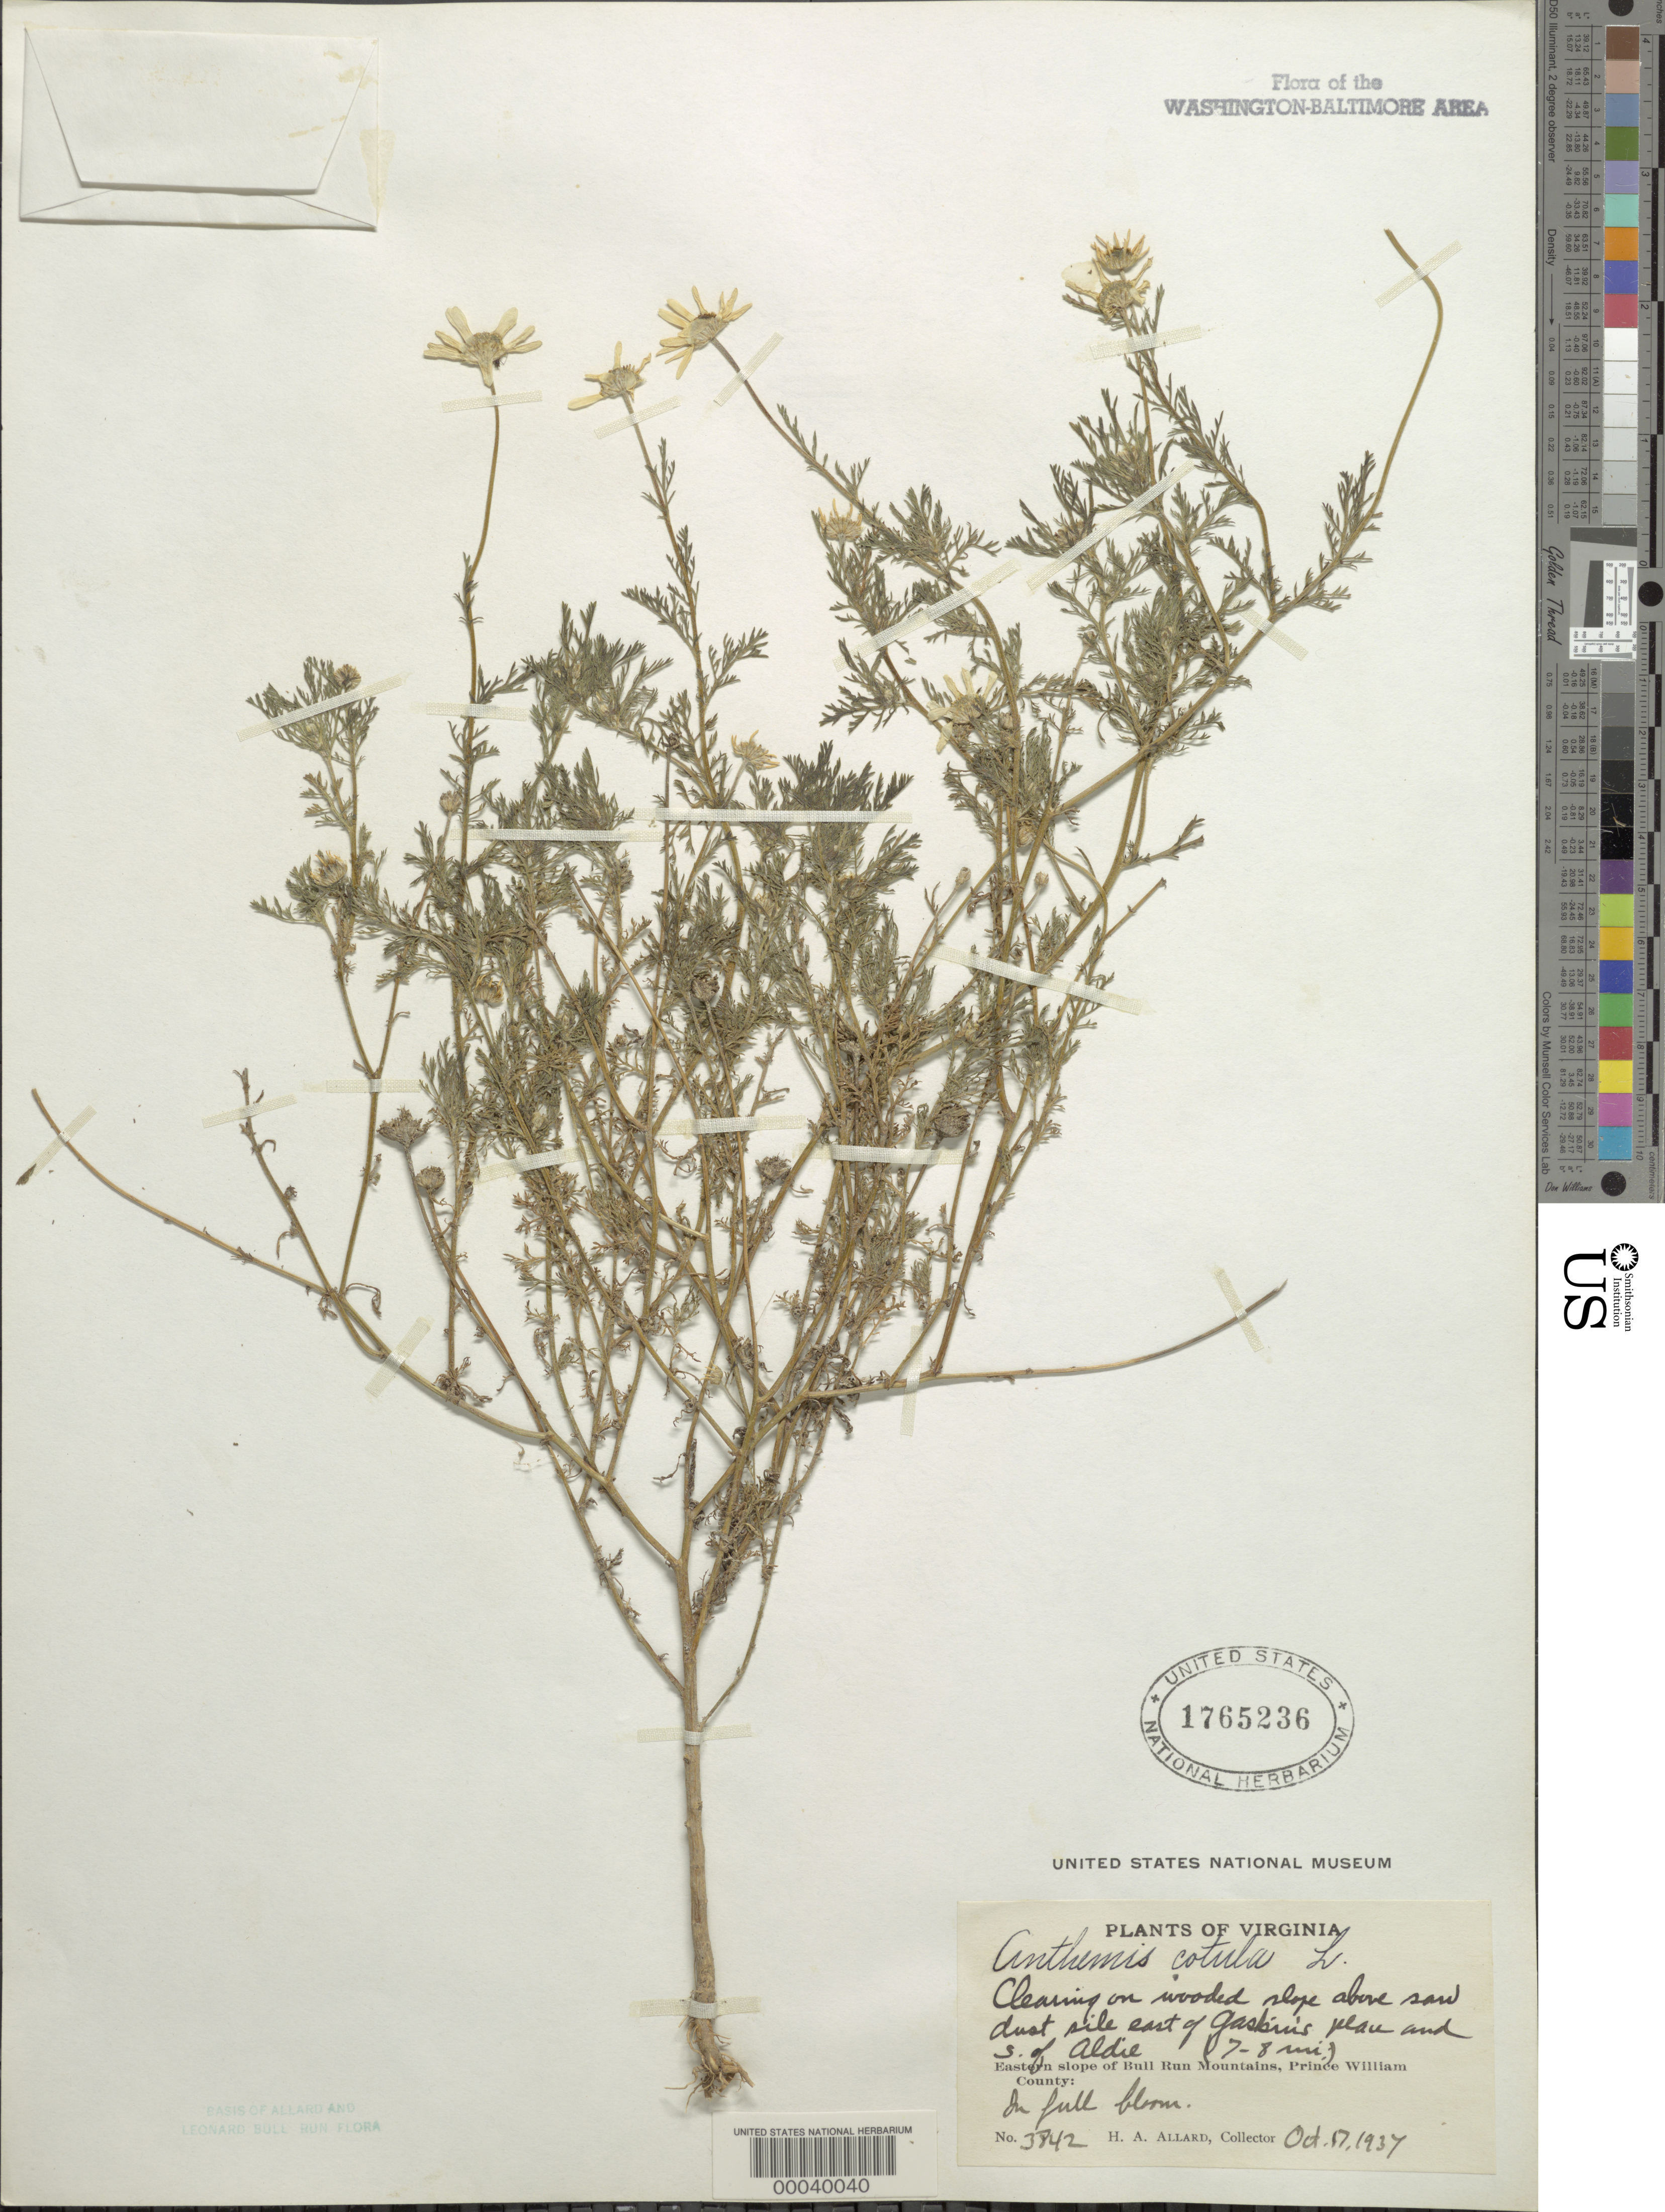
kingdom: Plantae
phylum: Tracheophyta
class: Magnoliopsida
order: Asterales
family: Asteraceae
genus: Anthemis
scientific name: Anthemis cotula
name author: L.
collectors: H. A. Allard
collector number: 3842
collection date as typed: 17 Oct 1937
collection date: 1937-10-17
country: United States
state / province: Virginia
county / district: Prince William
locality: East of Gaskins place and south of Aldie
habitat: Clearing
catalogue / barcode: US 1765236